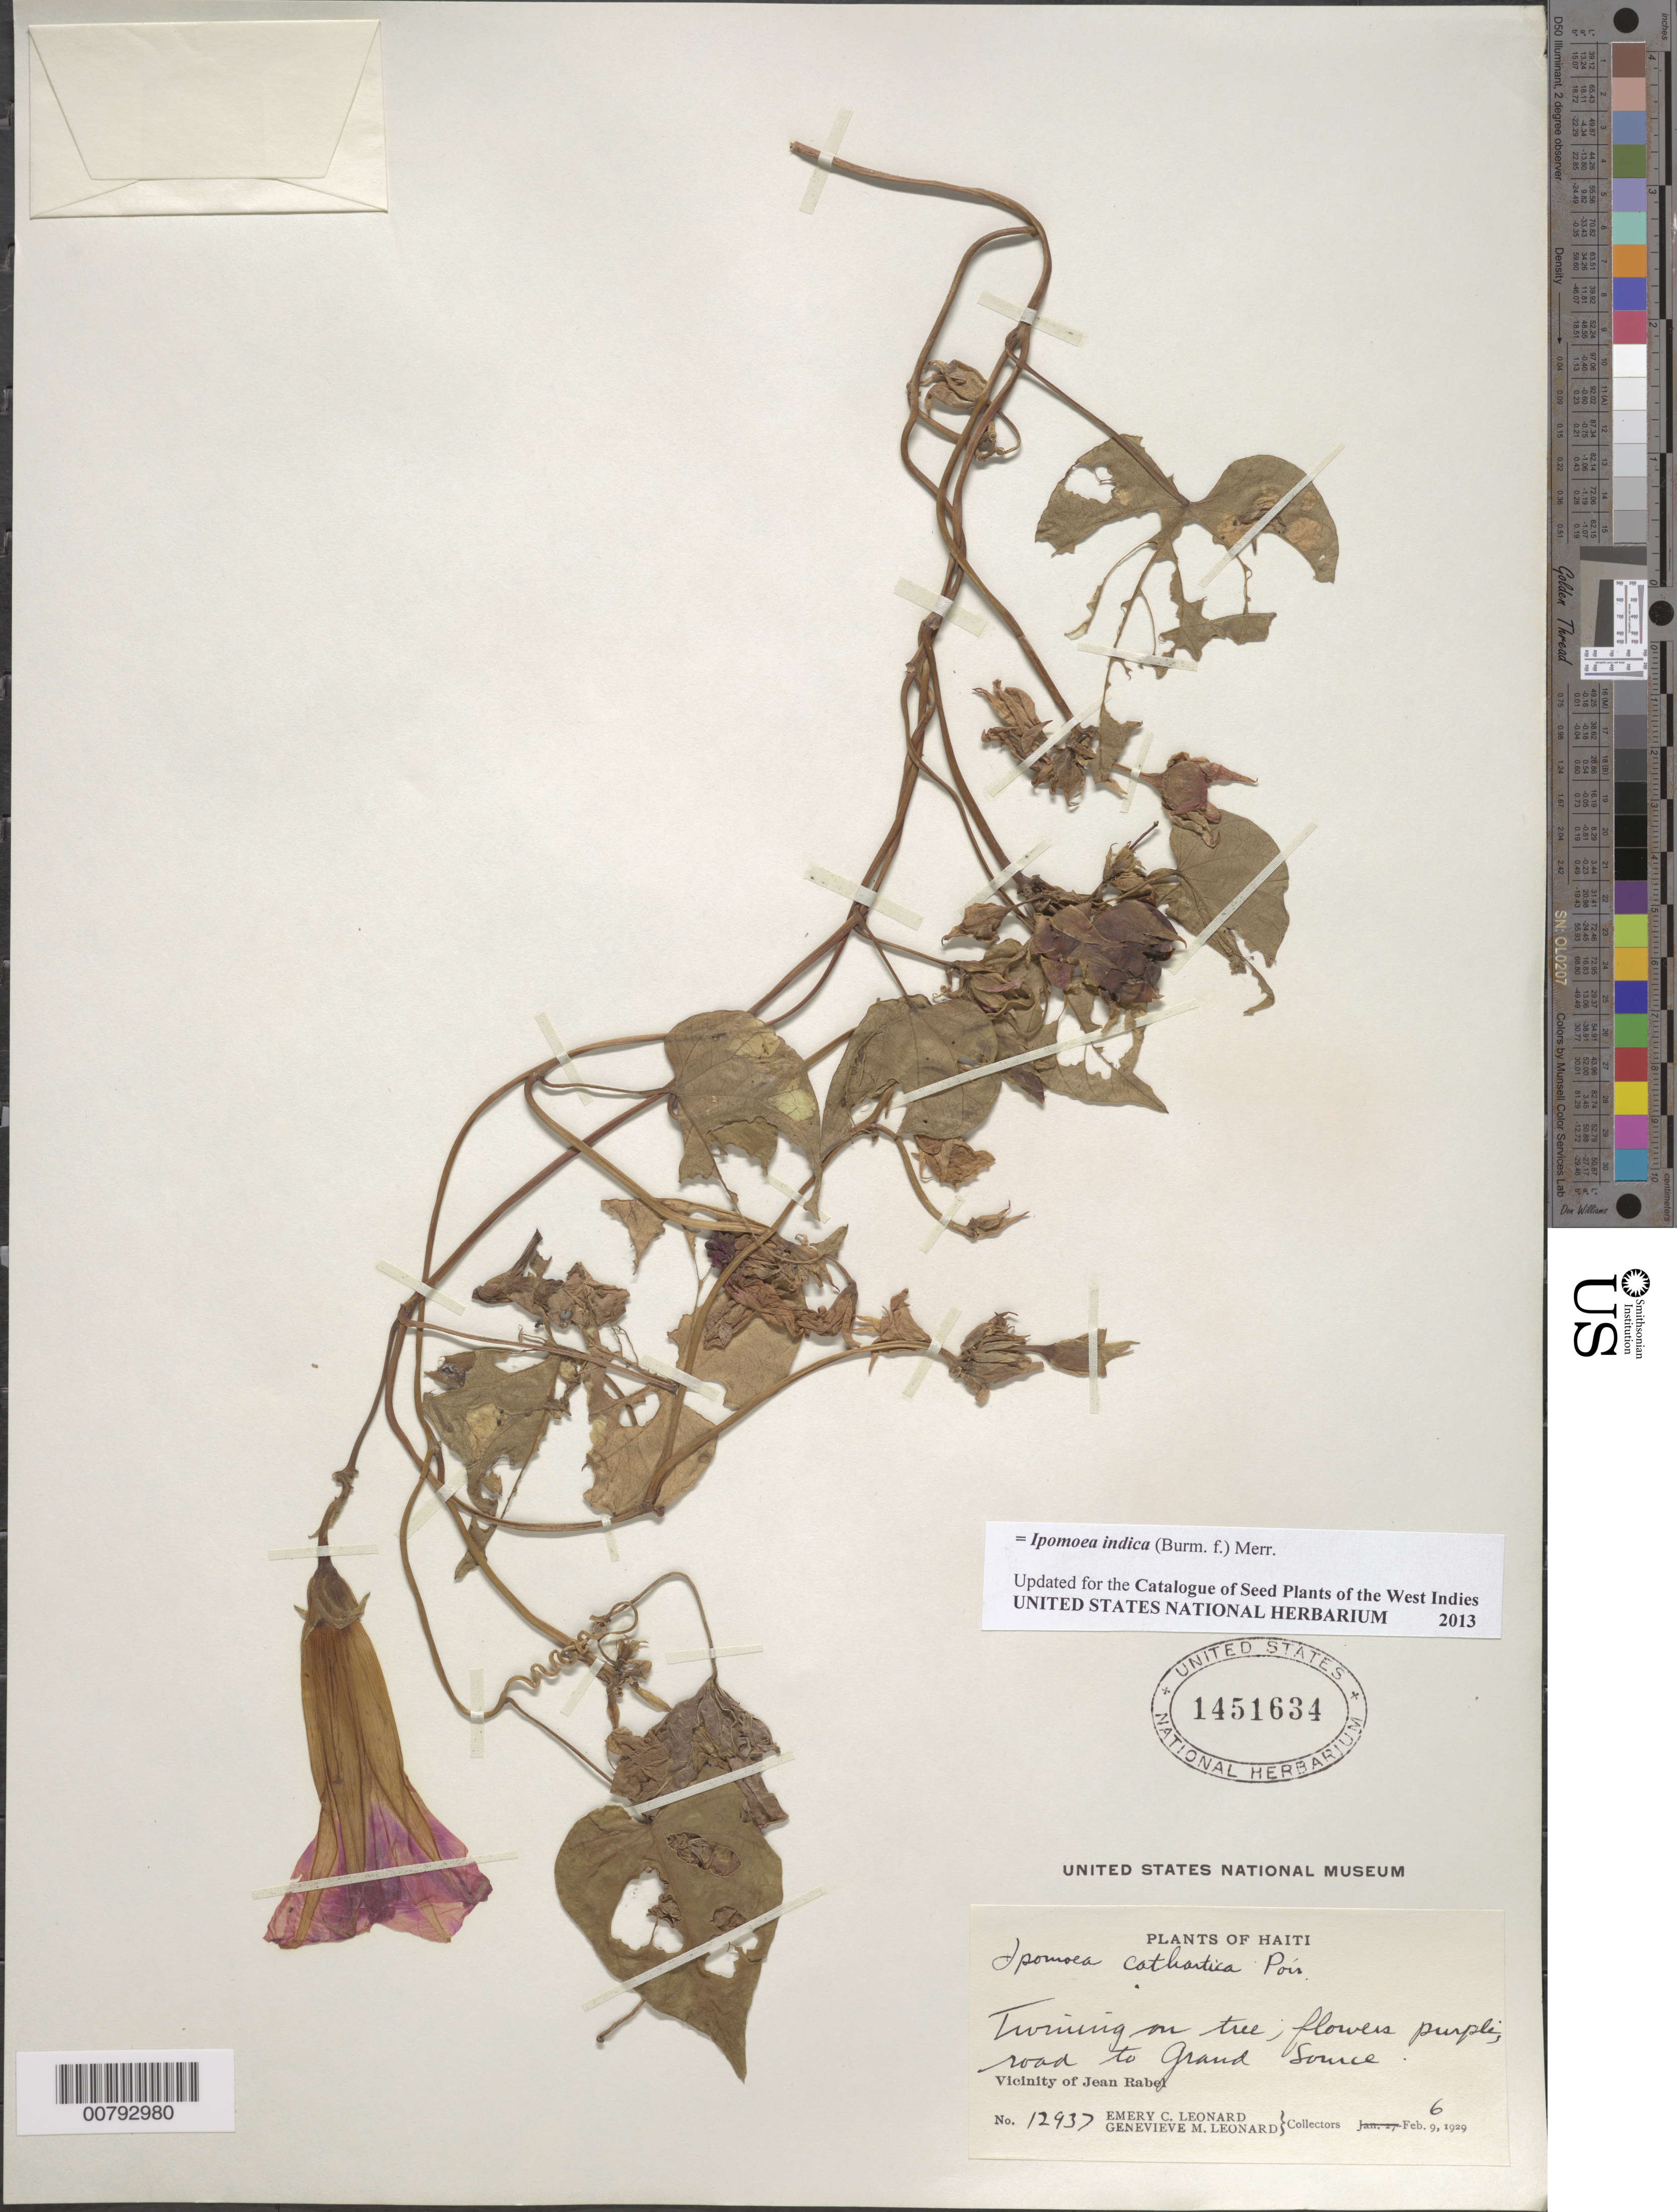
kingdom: Plantae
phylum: Tracheophyta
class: Magnoliopsida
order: Solanales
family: Convolvulaceae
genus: Ipomoea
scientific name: Ipomoea indica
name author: (Burm.) Merr.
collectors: E. C. Leonard & G. M. Leonard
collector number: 12937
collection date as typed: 06 Feb 1929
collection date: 1929-02-06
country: Haiti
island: Hispaniola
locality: Vicinity of Jean Rabel, road to Grand Source.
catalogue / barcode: US 1451634